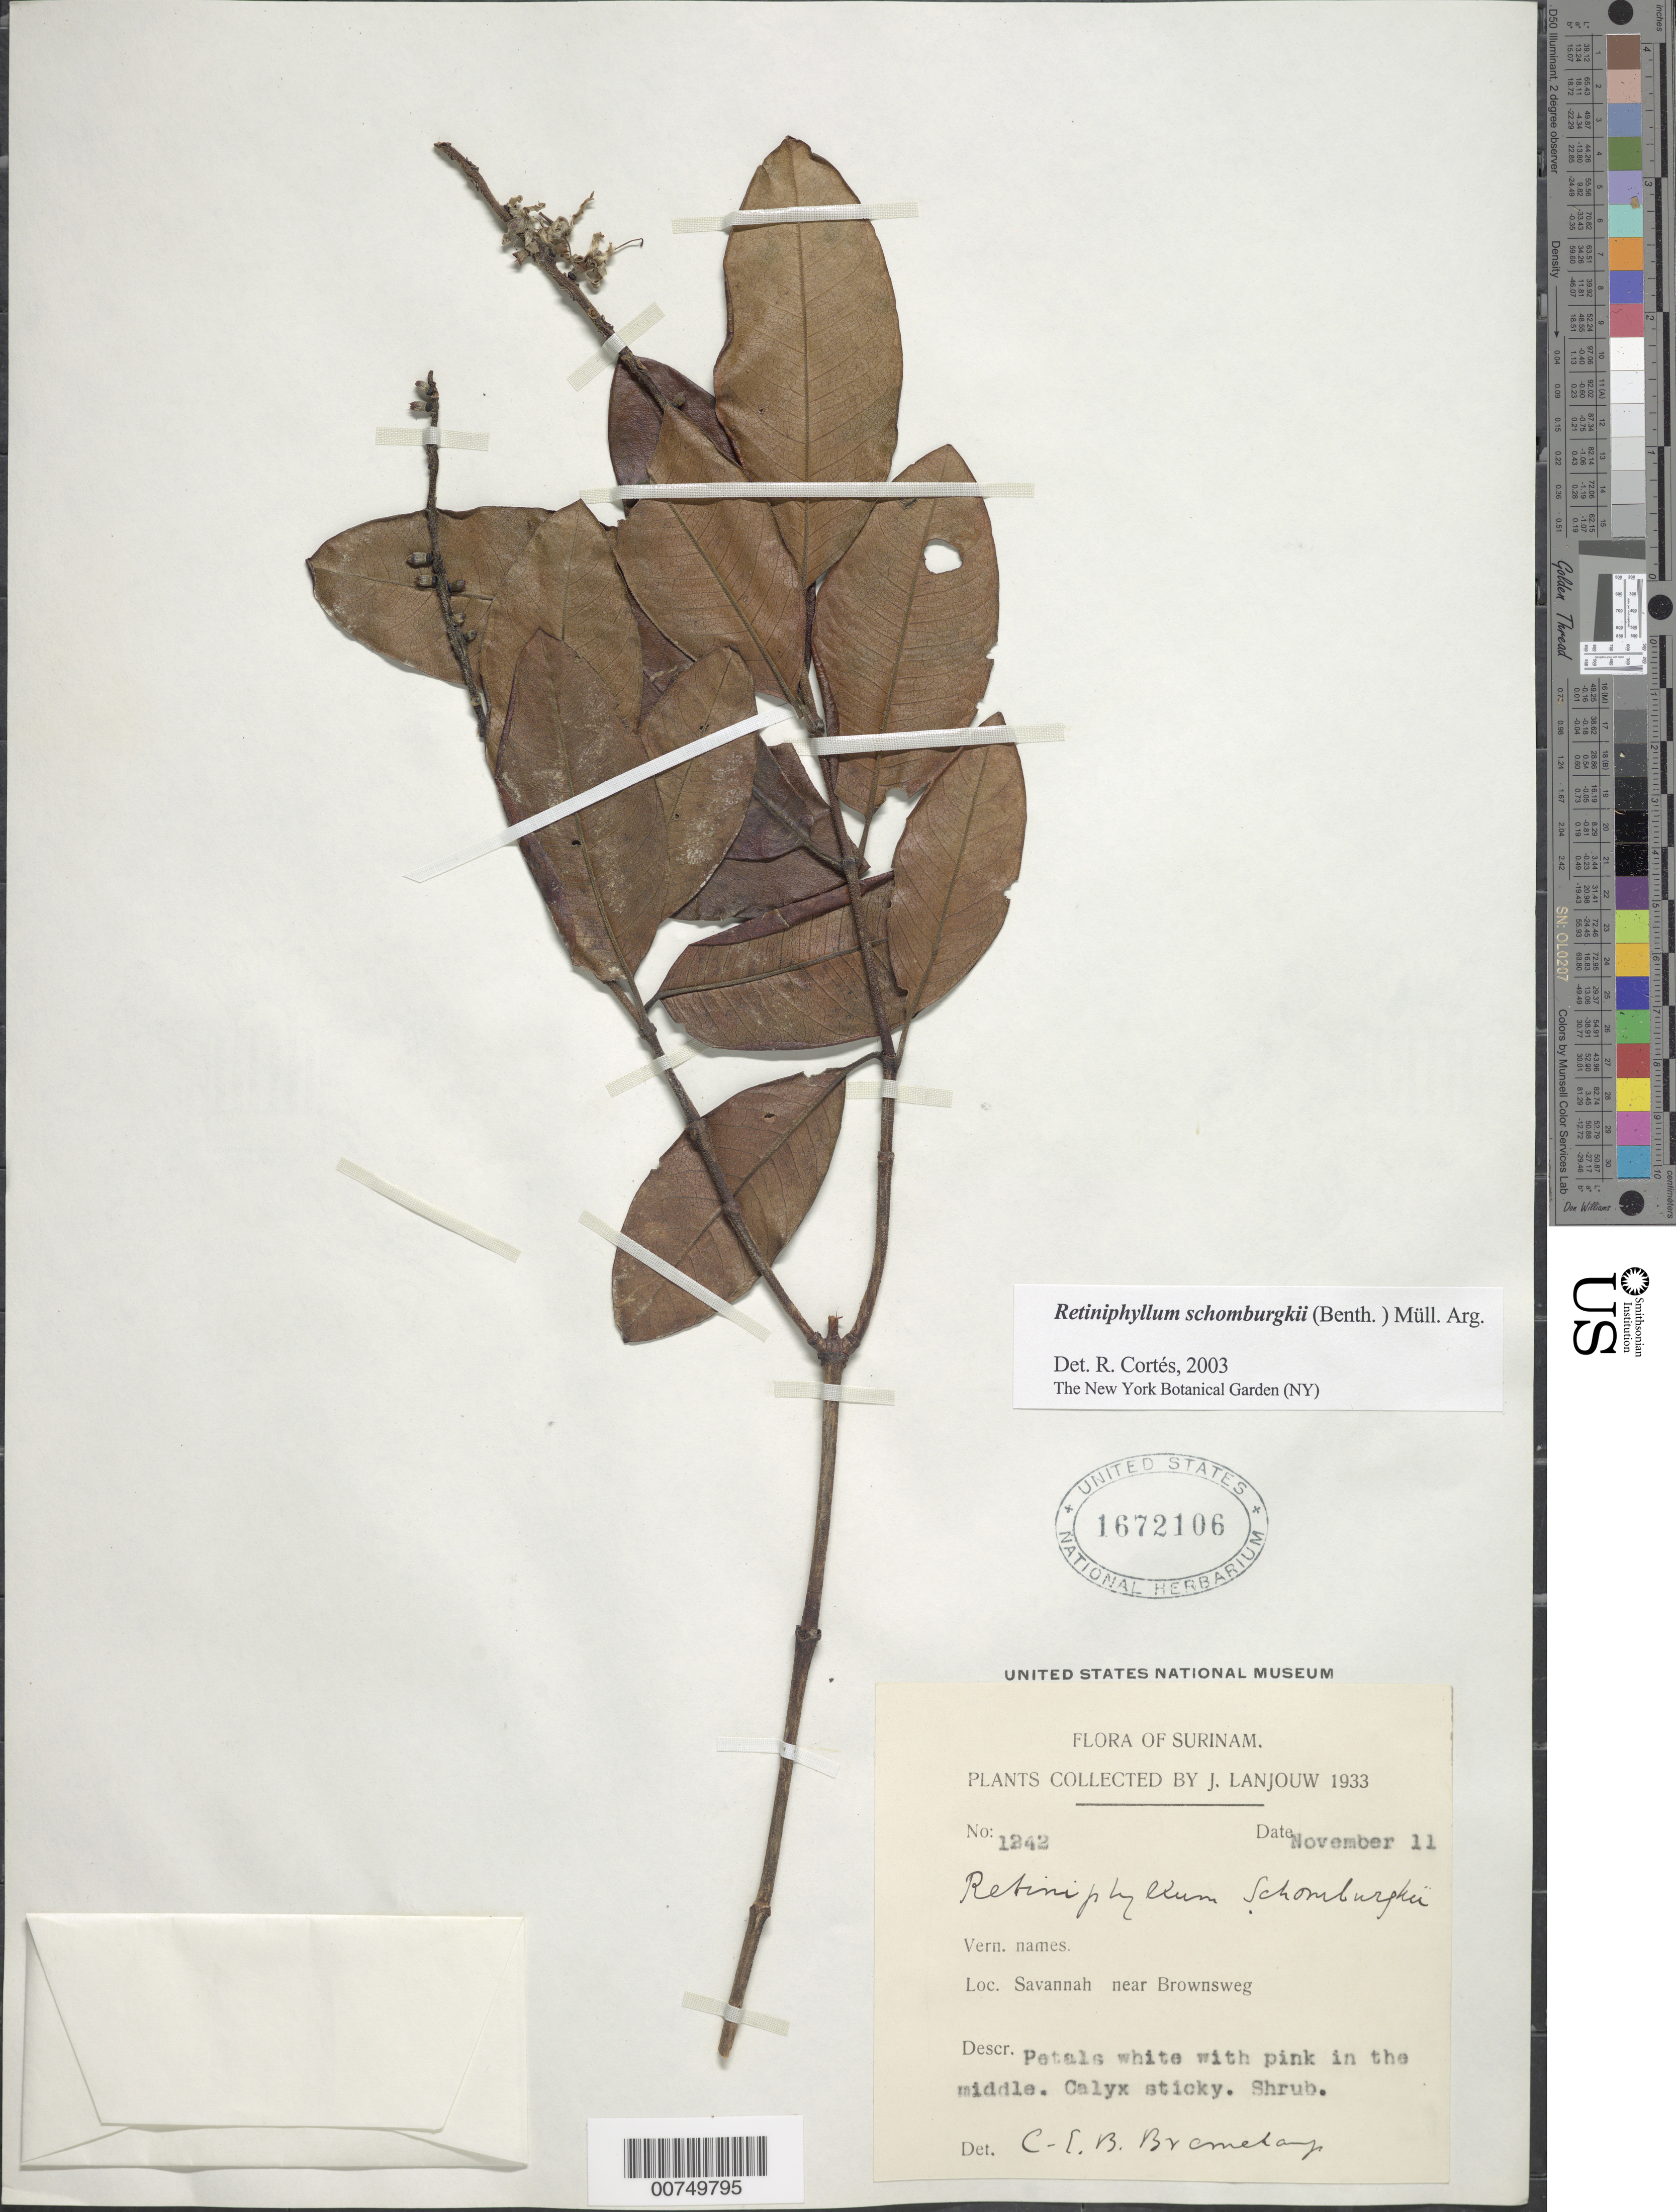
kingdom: Plantae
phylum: Tracheophyta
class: Magnoliopsida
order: Gentianales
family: Rubiaceae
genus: Retiniphyllum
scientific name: Retiniphyllum schomburgkii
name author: (Benth.) Müll. Arg.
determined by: Cortes R., G.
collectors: J. Lanjouw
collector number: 1242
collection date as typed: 11-Nov-33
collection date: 1933-11-11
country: Suriname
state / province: Brokopondo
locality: Brownsweg, near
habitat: Savanna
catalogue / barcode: US 1672106